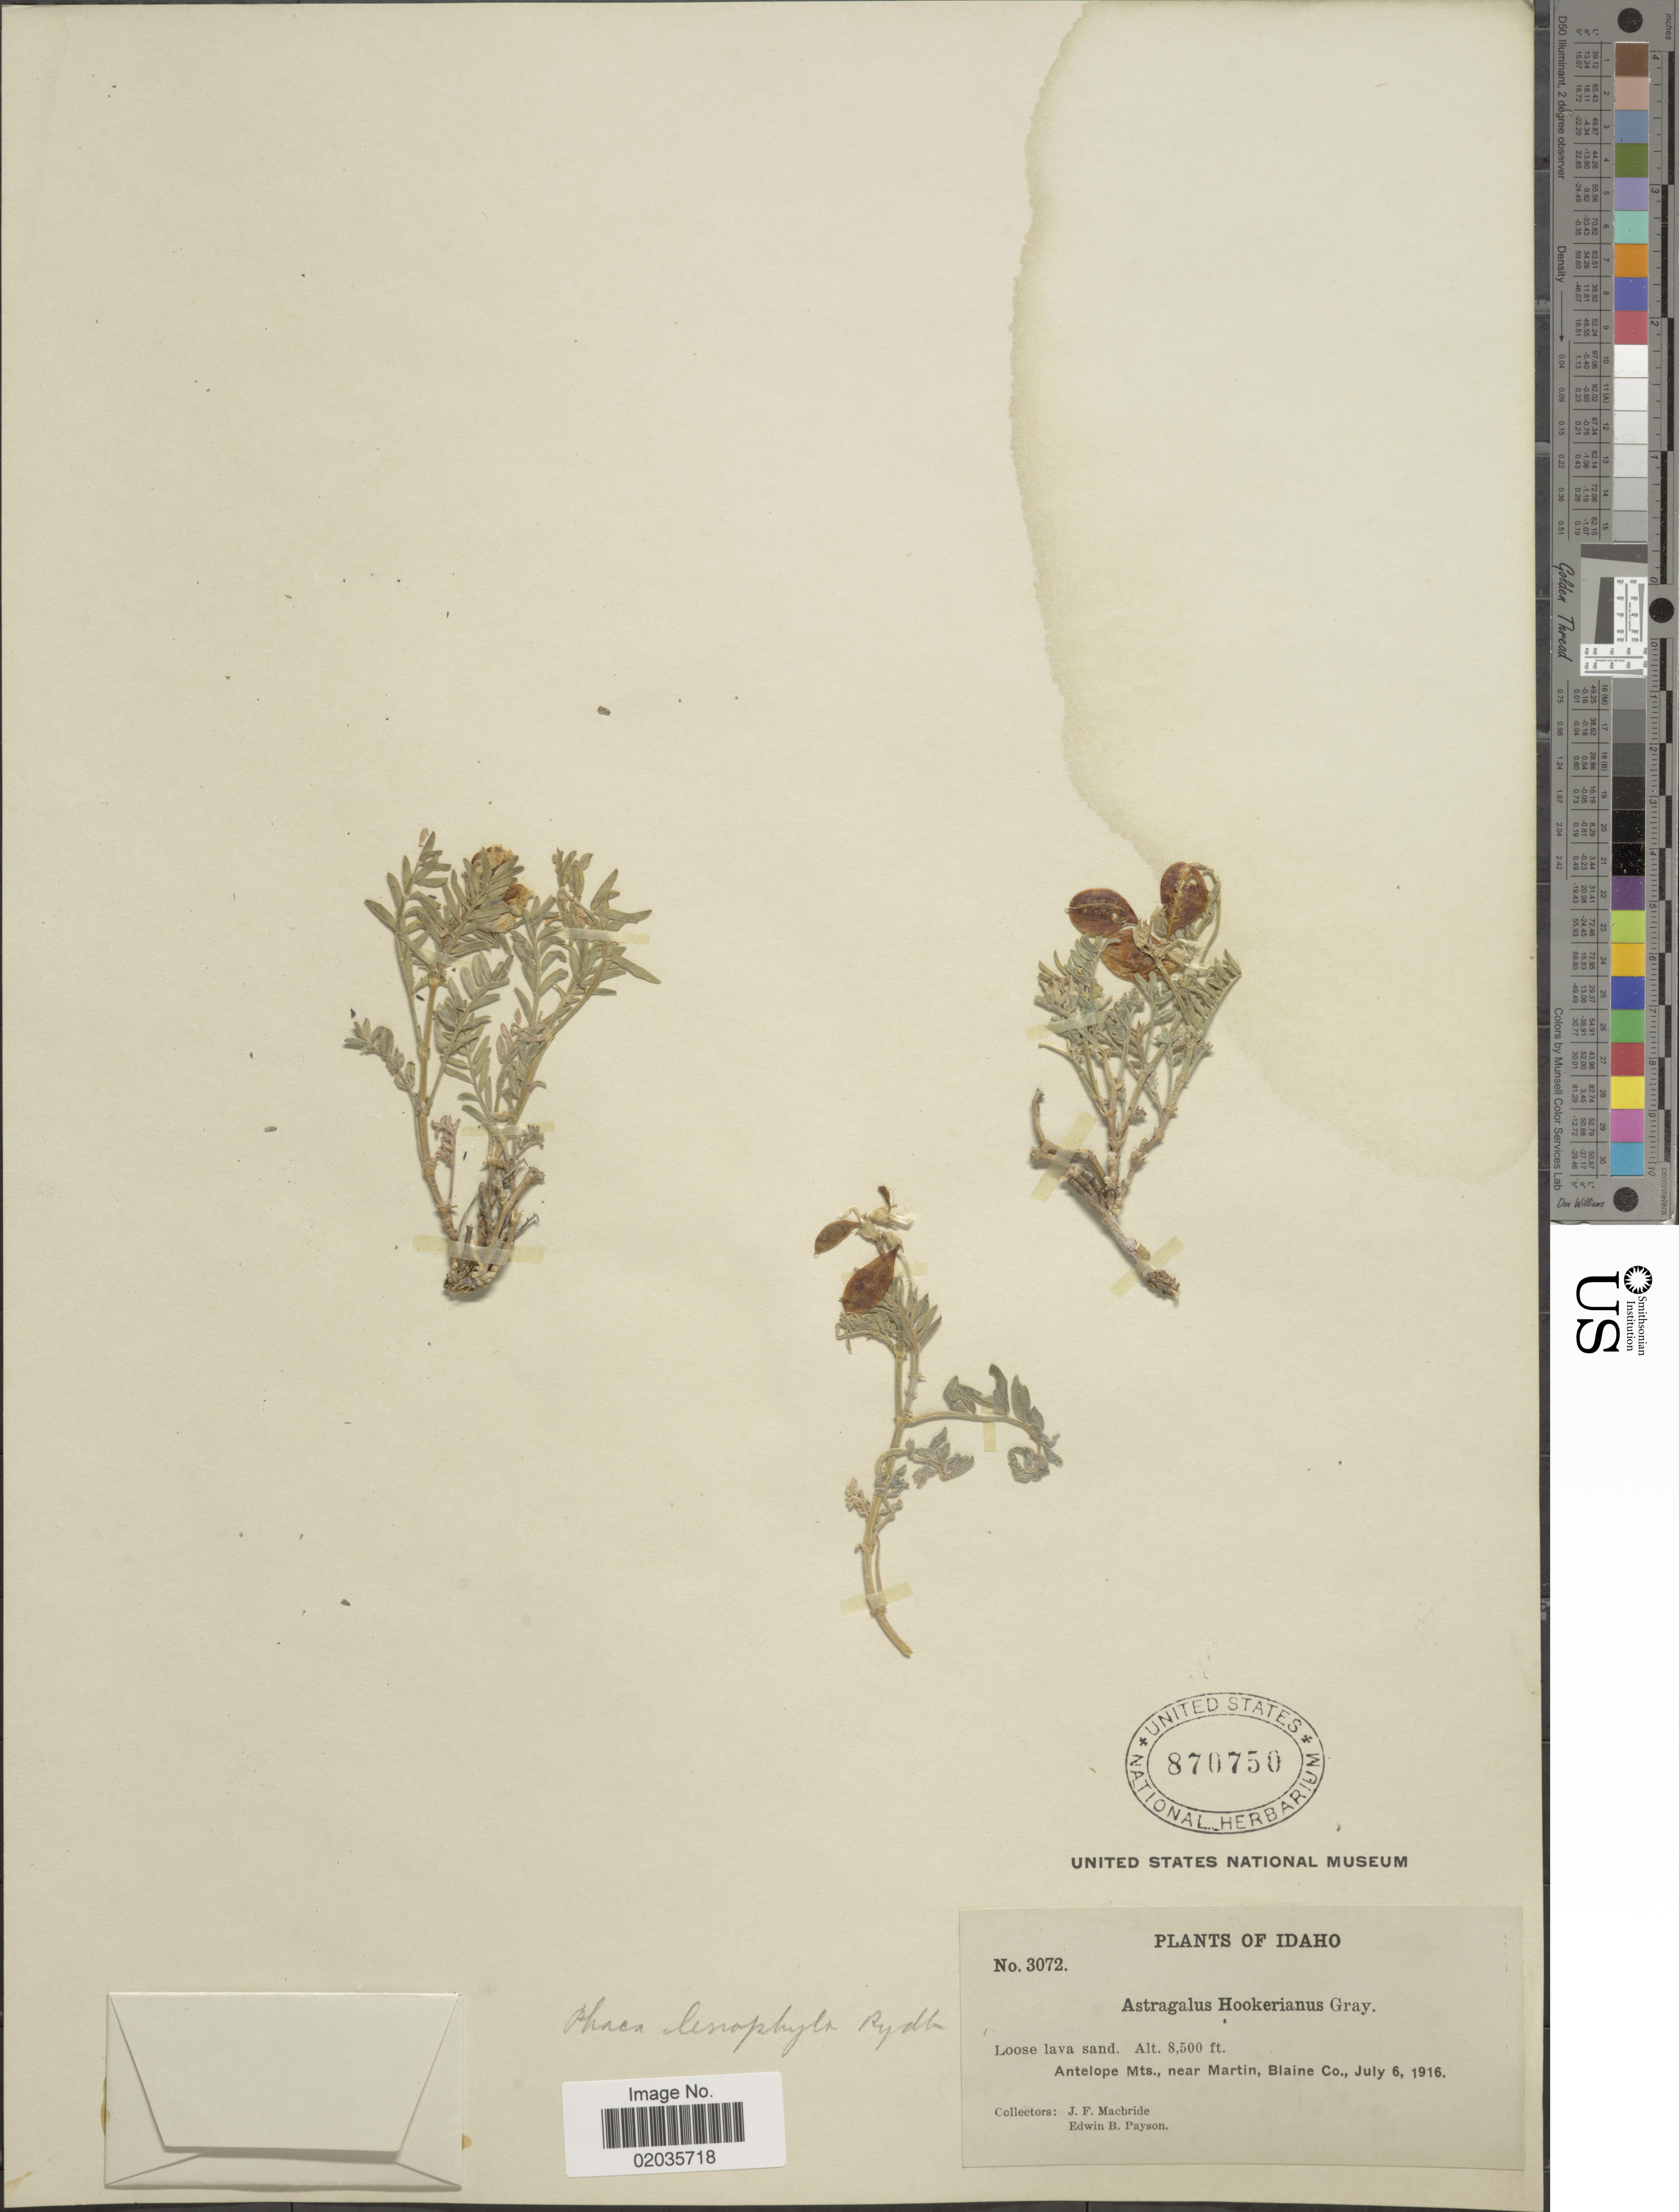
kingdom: Plantae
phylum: Tracheophyta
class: Magnoliopsida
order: Fabales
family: Fabaceae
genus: Astragalus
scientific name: Astragalus whitneyi var. lenophyllus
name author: (Rydb.) Barneby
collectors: J. F. Macbride & E. B. Payson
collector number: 3072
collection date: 1916-07-06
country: United States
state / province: Idaho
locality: Loose lava sand, Antelope Mts., near Martin, Blaine Co.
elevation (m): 2591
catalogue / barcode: US 870750